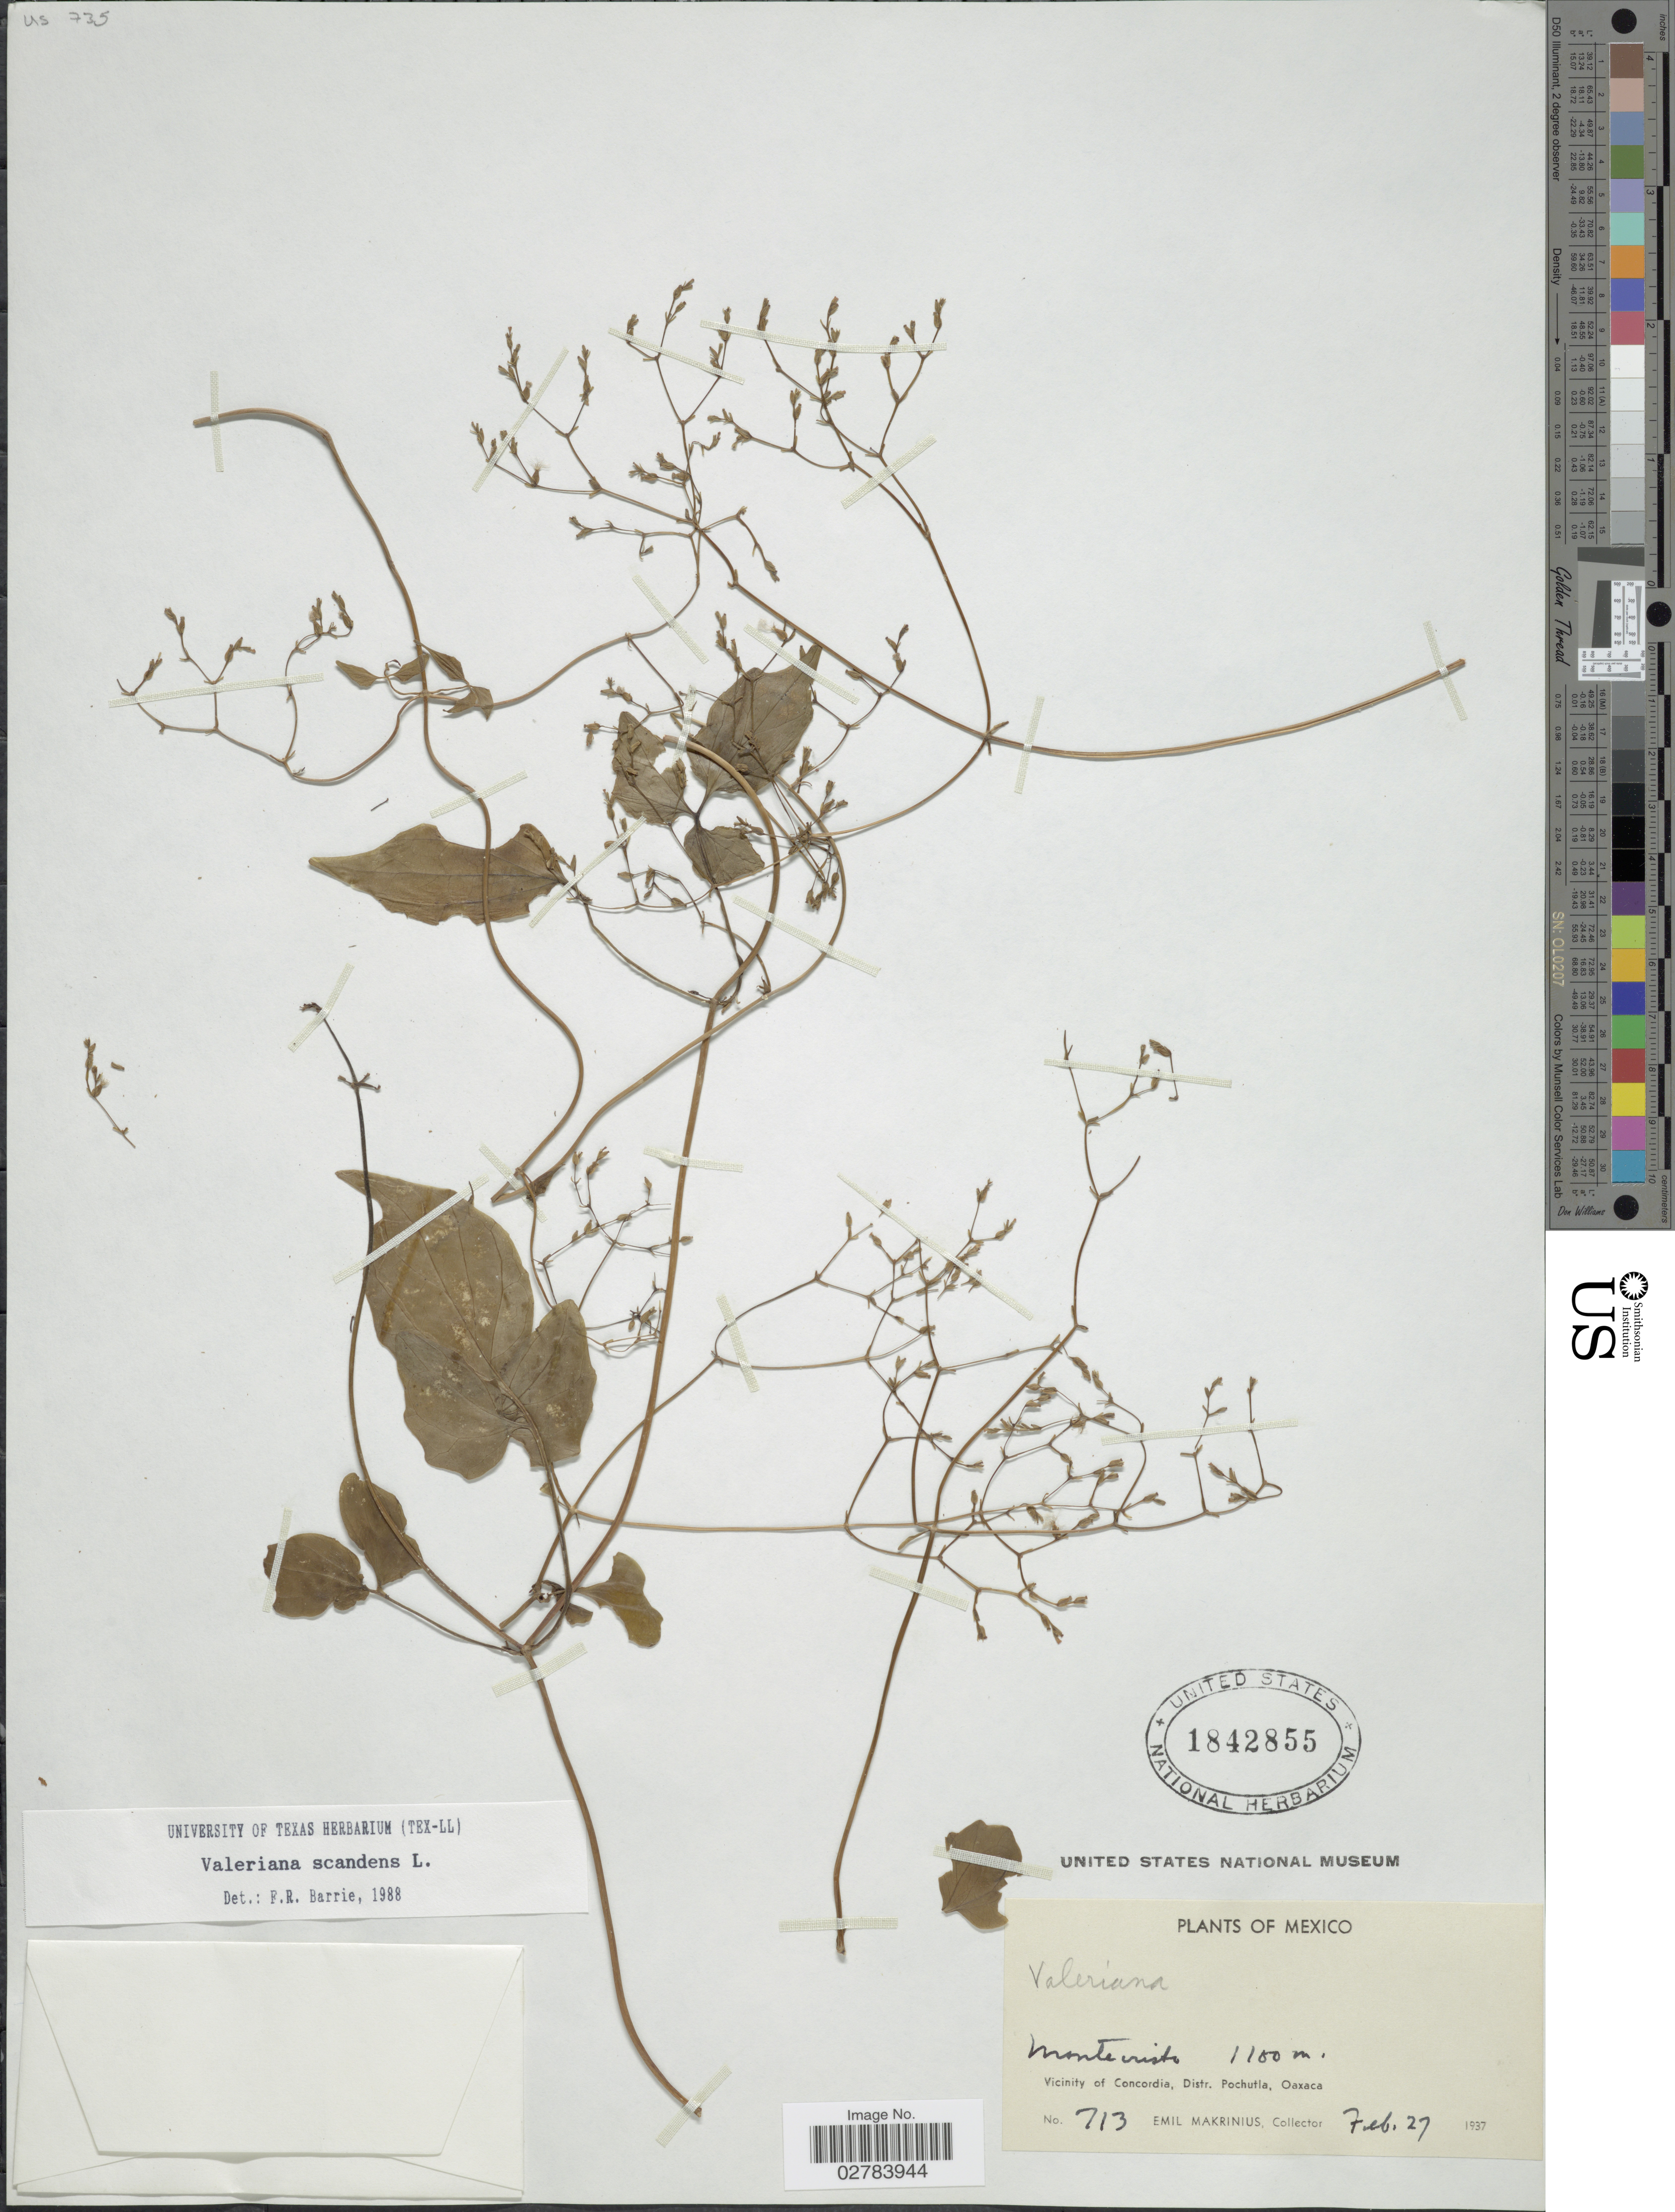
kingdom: Plantae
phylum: Tracheophyta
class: Magnoliopsida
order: Dipsacales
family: Caprifoliaceae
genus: Valeriana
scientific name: Valeriana scandens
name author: L.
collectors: E. Makrinius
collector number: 713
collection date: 1937-02-27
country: Mexico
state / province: Oaxaca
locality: Montecristo, Vicinity of Concordia, Distr. Pochutla.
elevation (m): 1100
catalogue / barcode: US 1842855